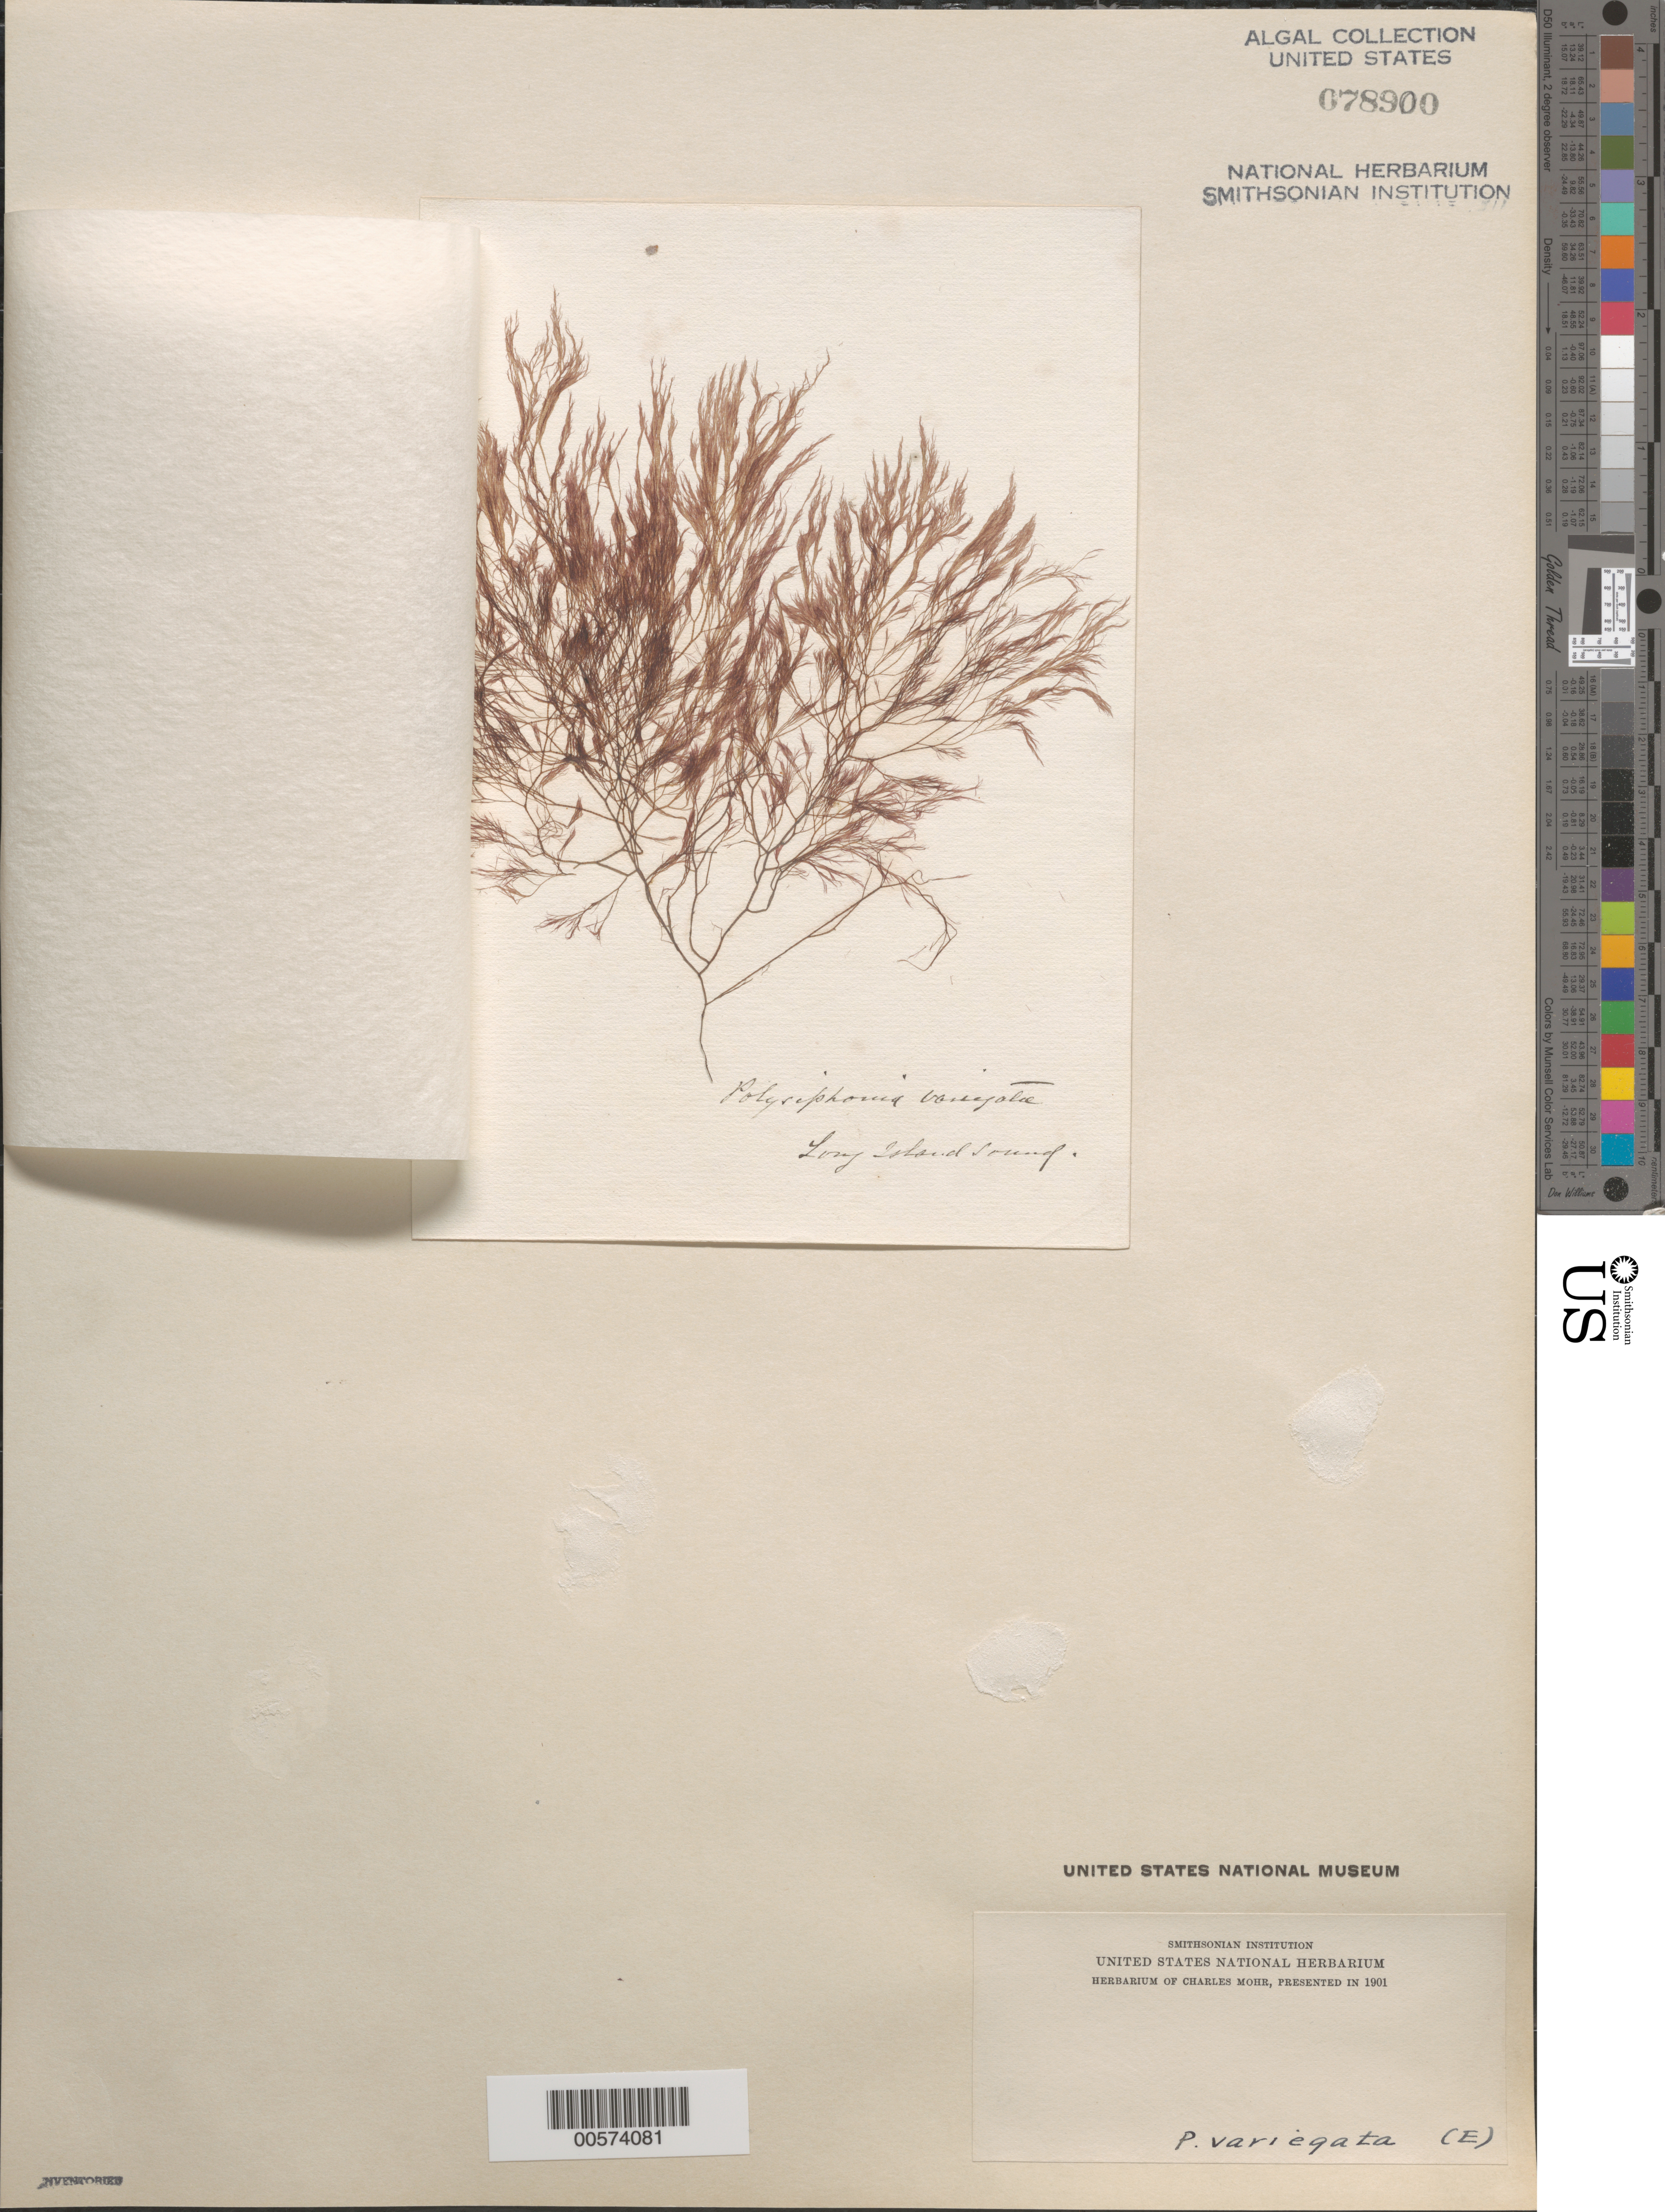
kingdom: Plantae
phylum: Rhodophyta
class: Florideophyceae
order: Ceramiales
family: Rhodomelaceae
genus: Carradoriella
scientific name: Carradoriella denudata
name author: (Dillwyn) Savoie & G.W. Saunders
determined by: Algae name updating Project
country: United States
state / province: Connecticut / New York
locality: Long Island Sound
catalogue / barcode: US 78900